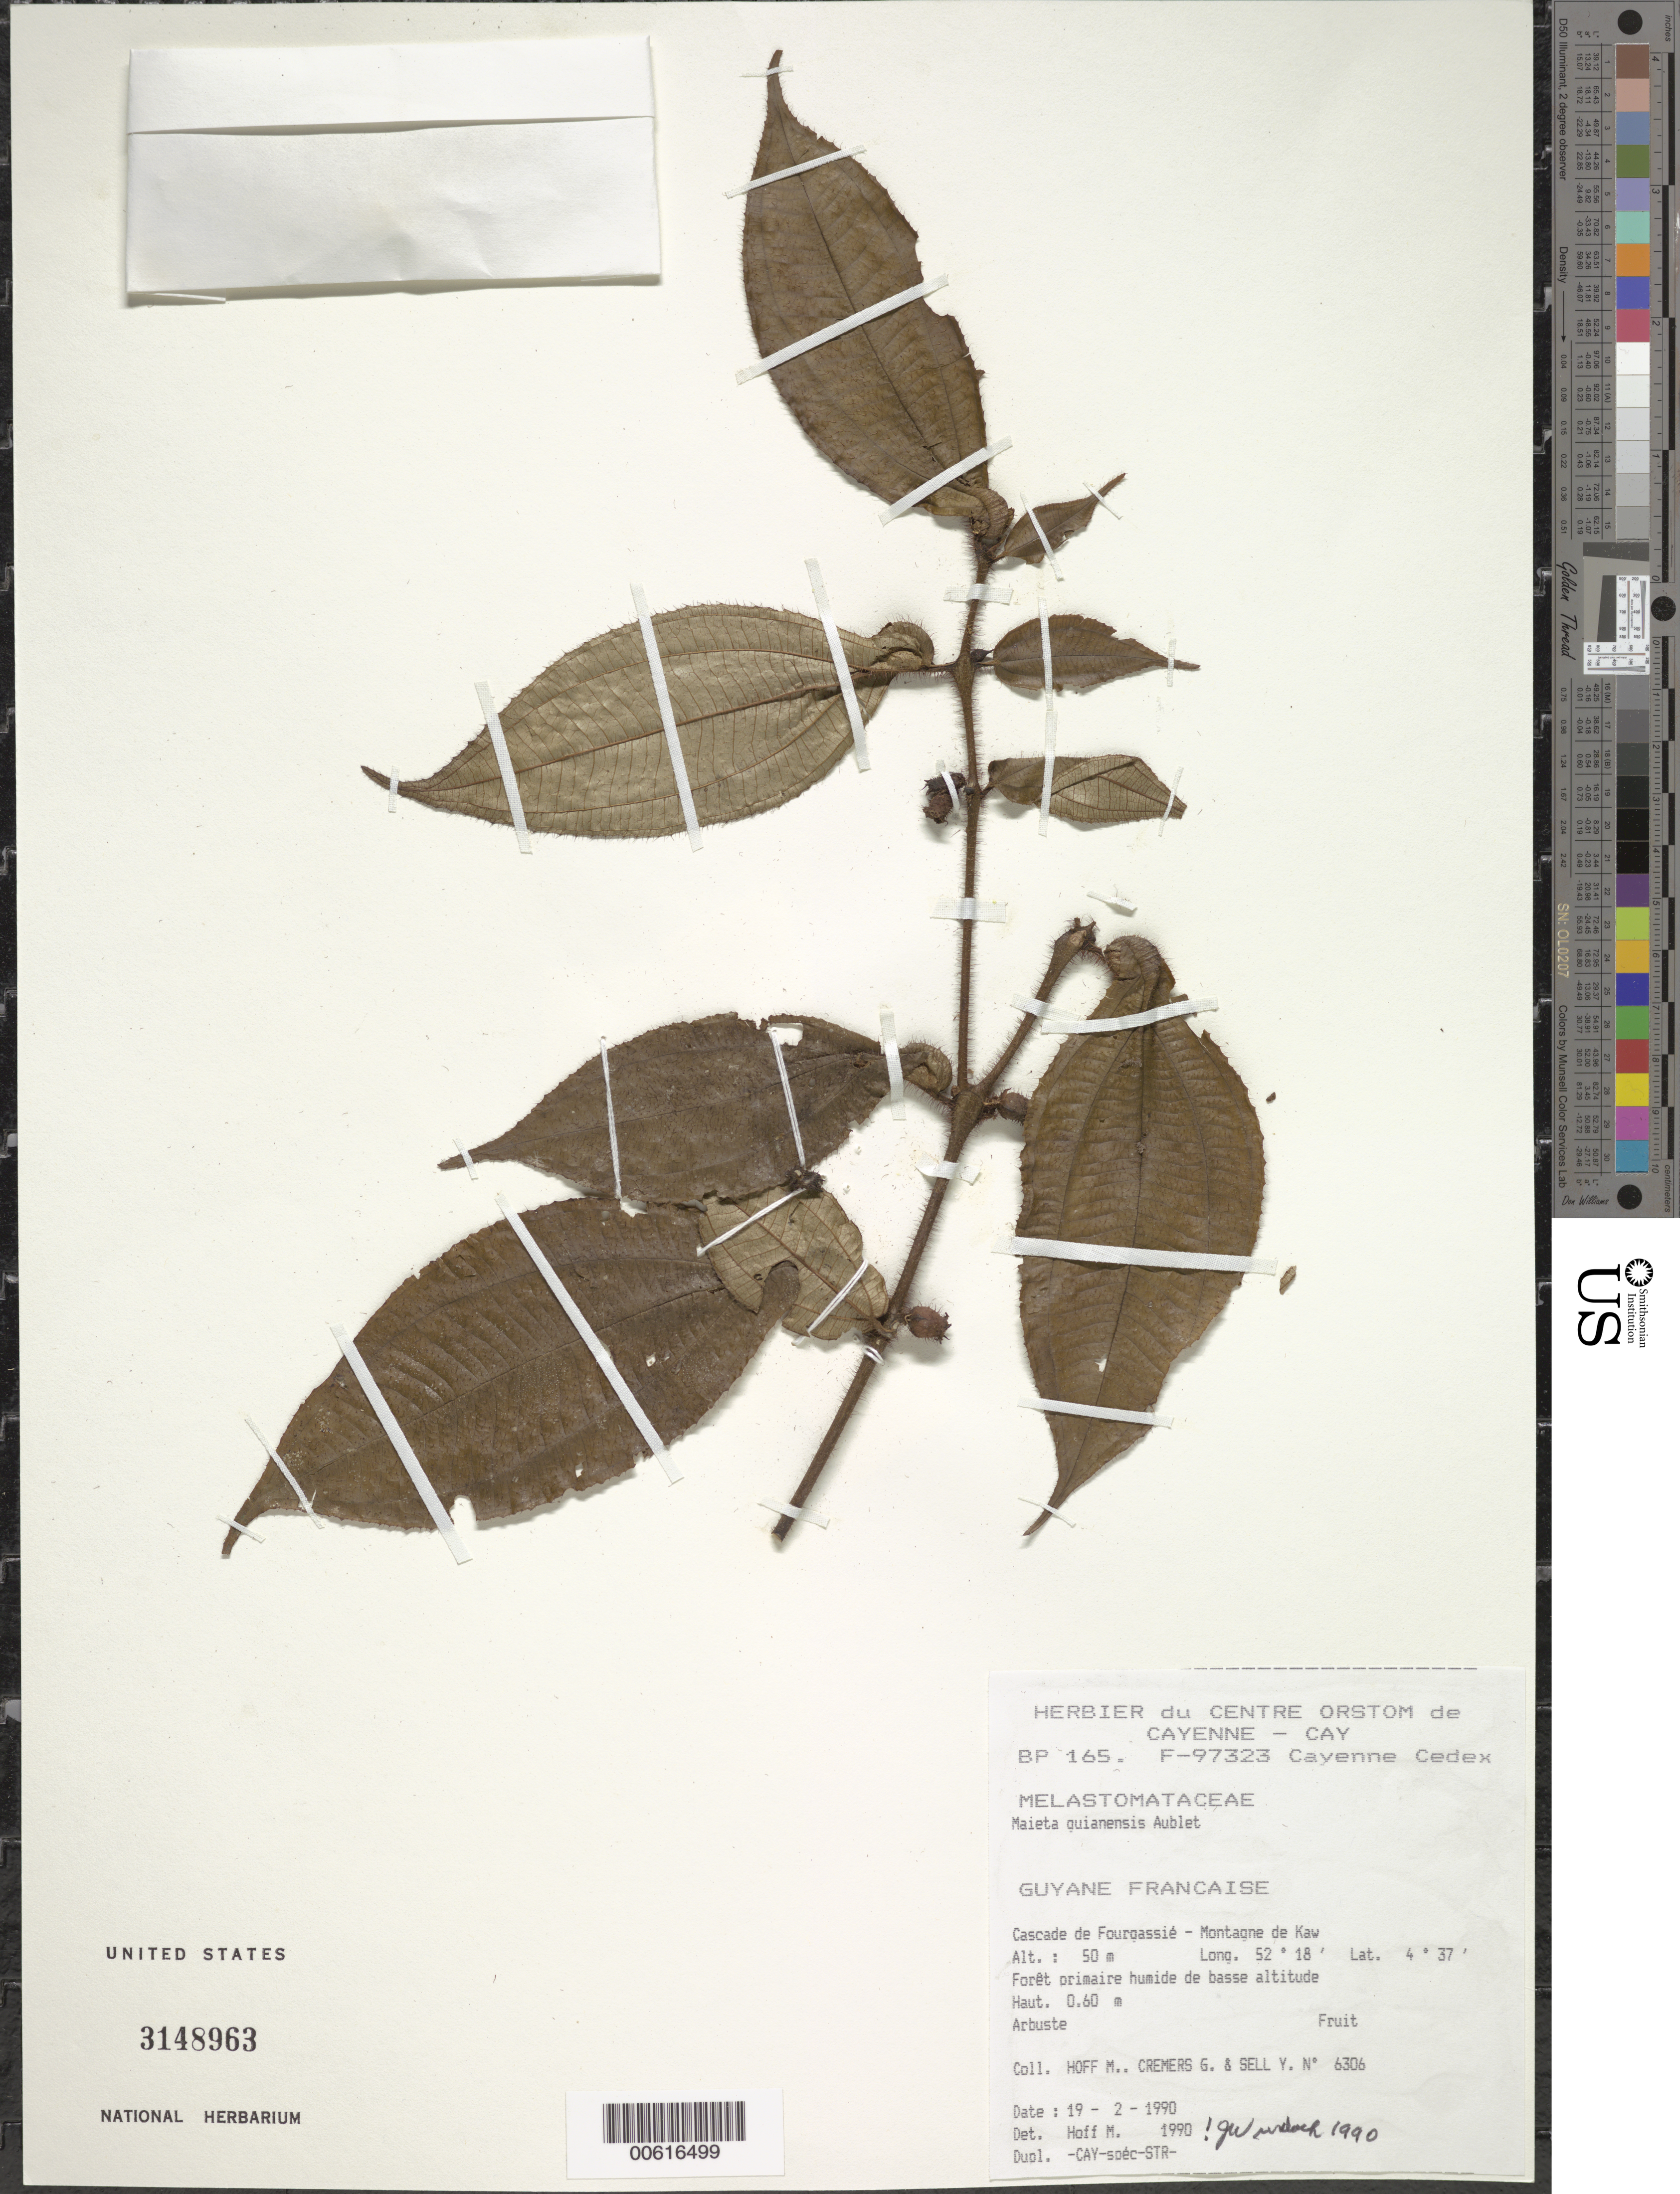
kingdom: Plantae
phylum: Tracheophyta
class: Magnoliopsida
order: Myrtales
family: Melastomataceae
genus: Maieta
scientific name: Maieta guianensis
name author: Aubl.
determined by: Wurdack, John J., (US), US (UNITED STATES)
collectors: M. Hoff, G. Cremers & Y. Sell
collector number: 6306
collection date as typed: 19-Feb-90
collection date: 1990-02-19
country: French Guiana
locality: Cascade de Fourgassié Lalanne, Montagne de Kaw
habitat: Foret primaire de basse altitude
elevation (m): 50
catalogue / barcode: US 3148963